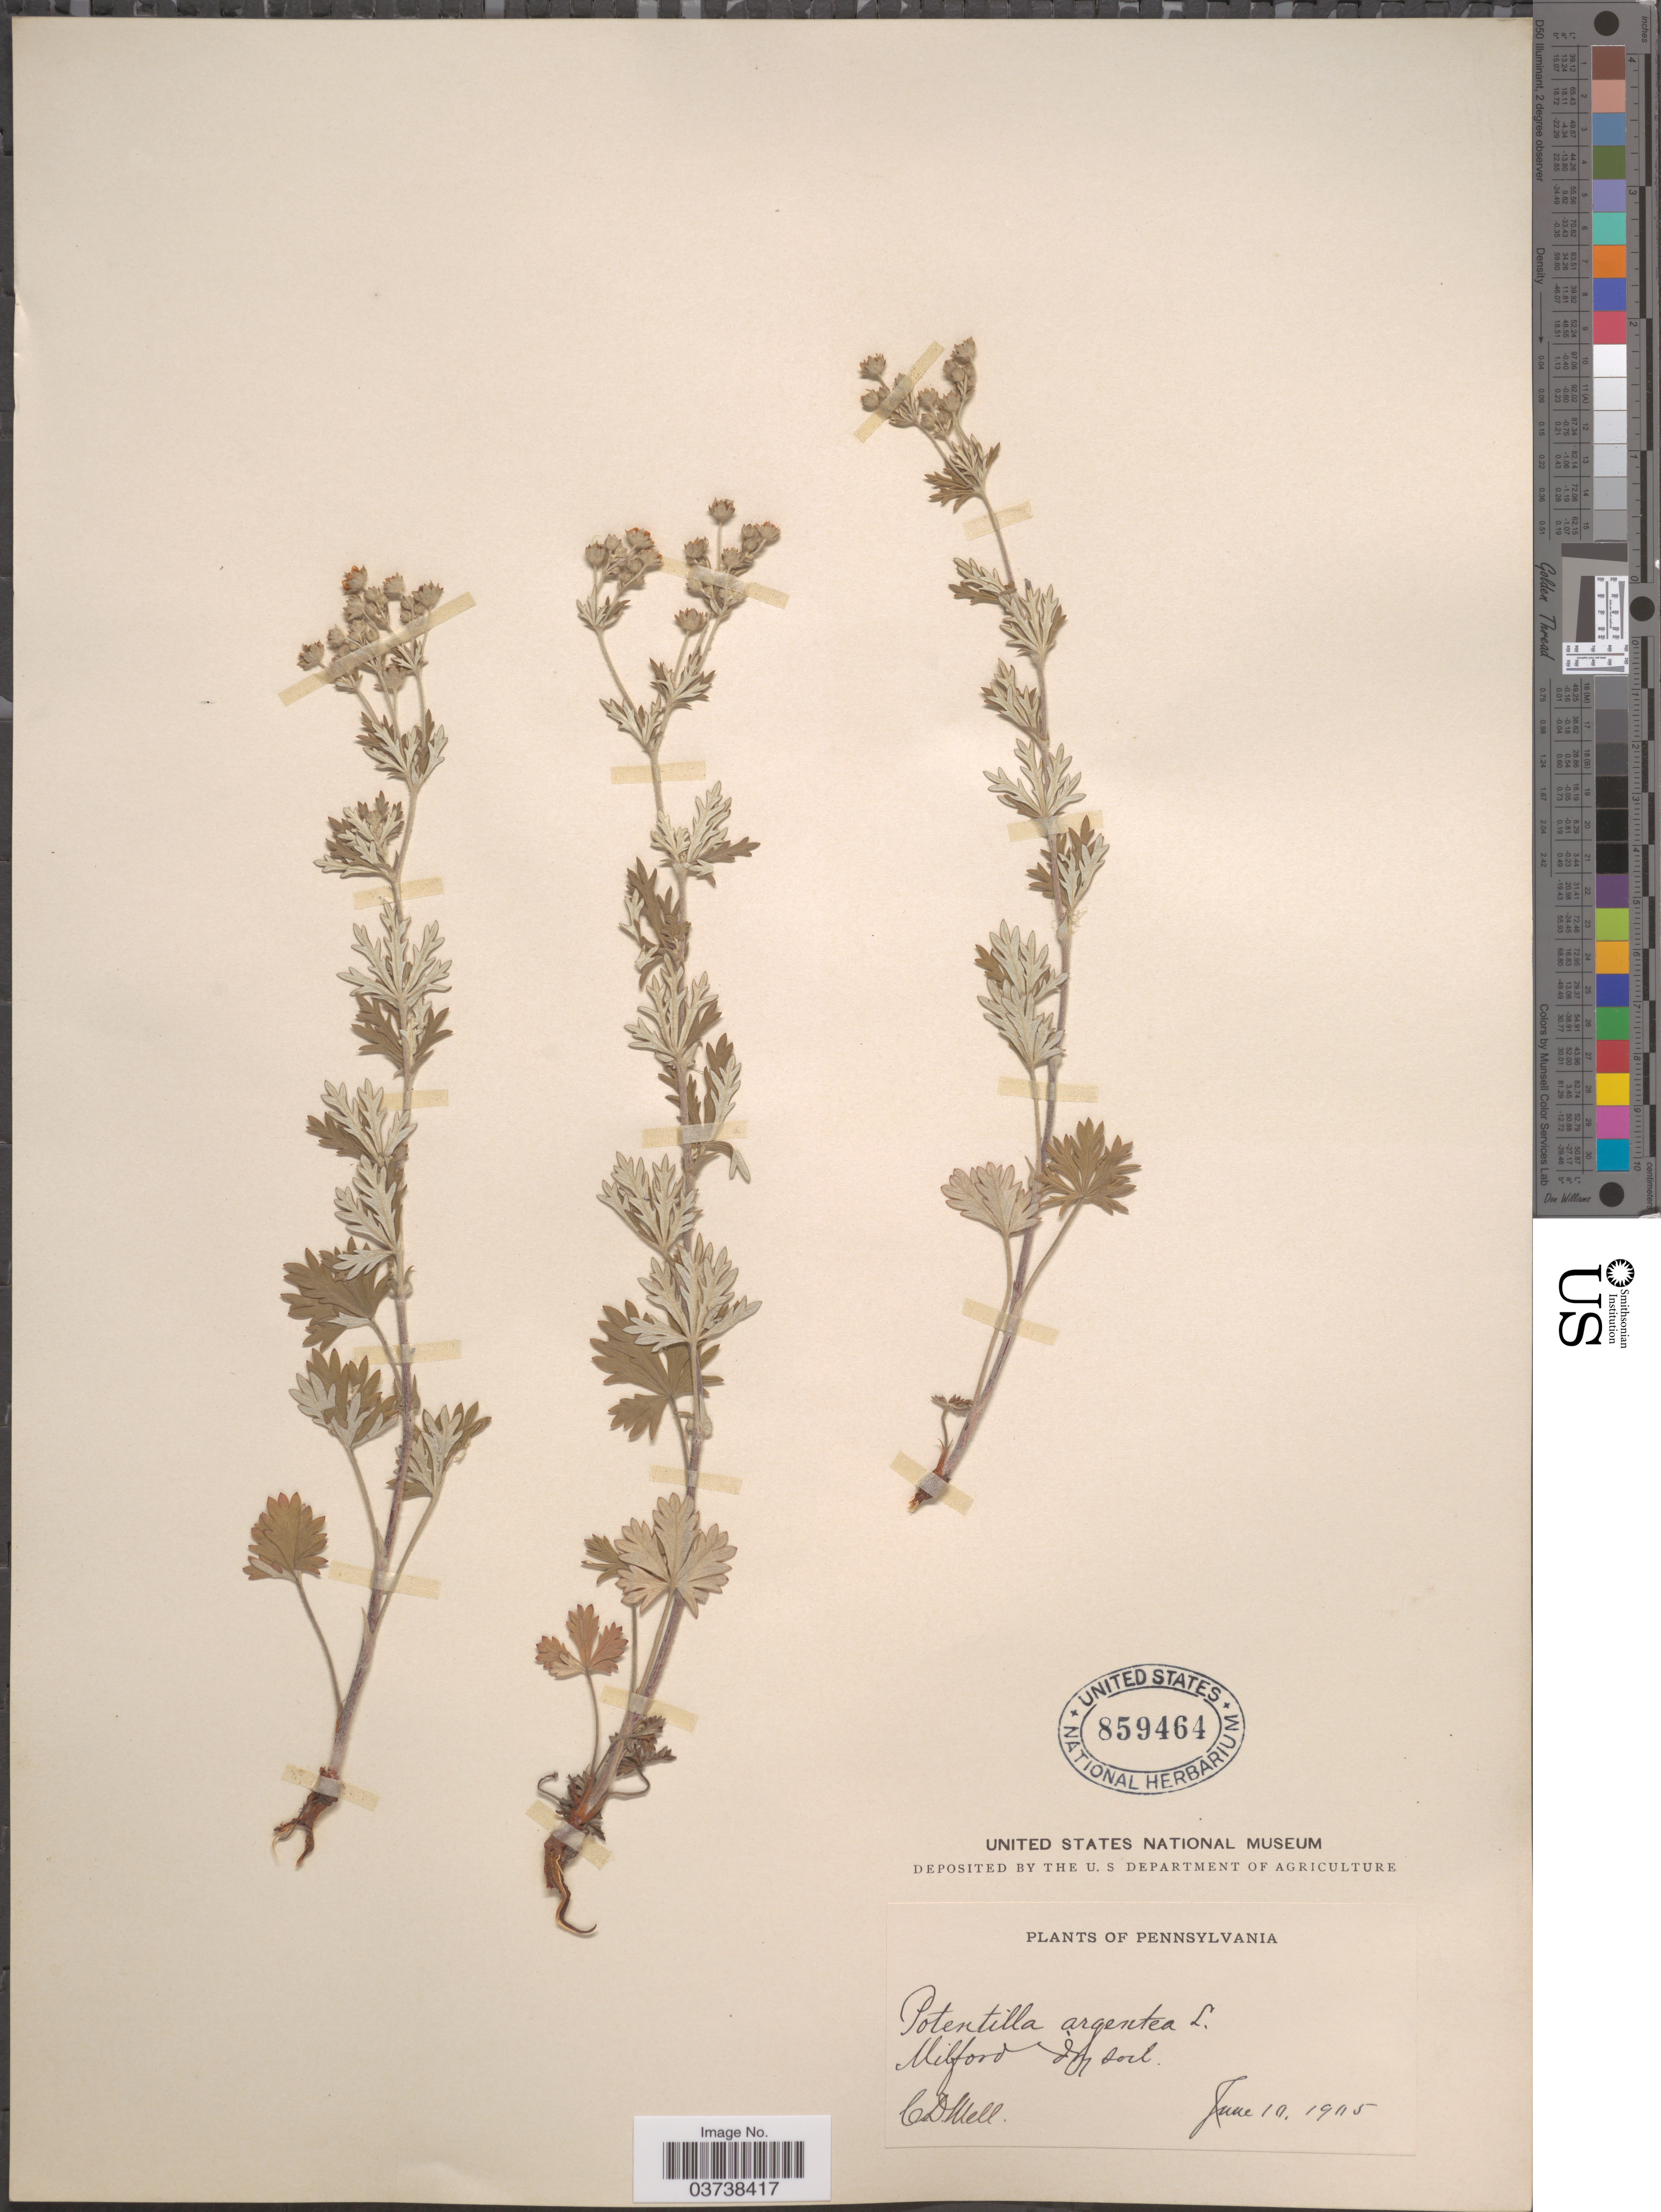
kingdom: Plantae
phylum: Tracheophyta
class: Magnoliopsida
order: Rosales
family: Rosaceae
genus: Potentilla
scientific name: Potentilla argentea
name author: L.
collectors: C. D. Mell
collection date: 1905-06-10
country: United States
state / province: Pennsylvania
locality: Milford.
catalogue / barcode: US 859464